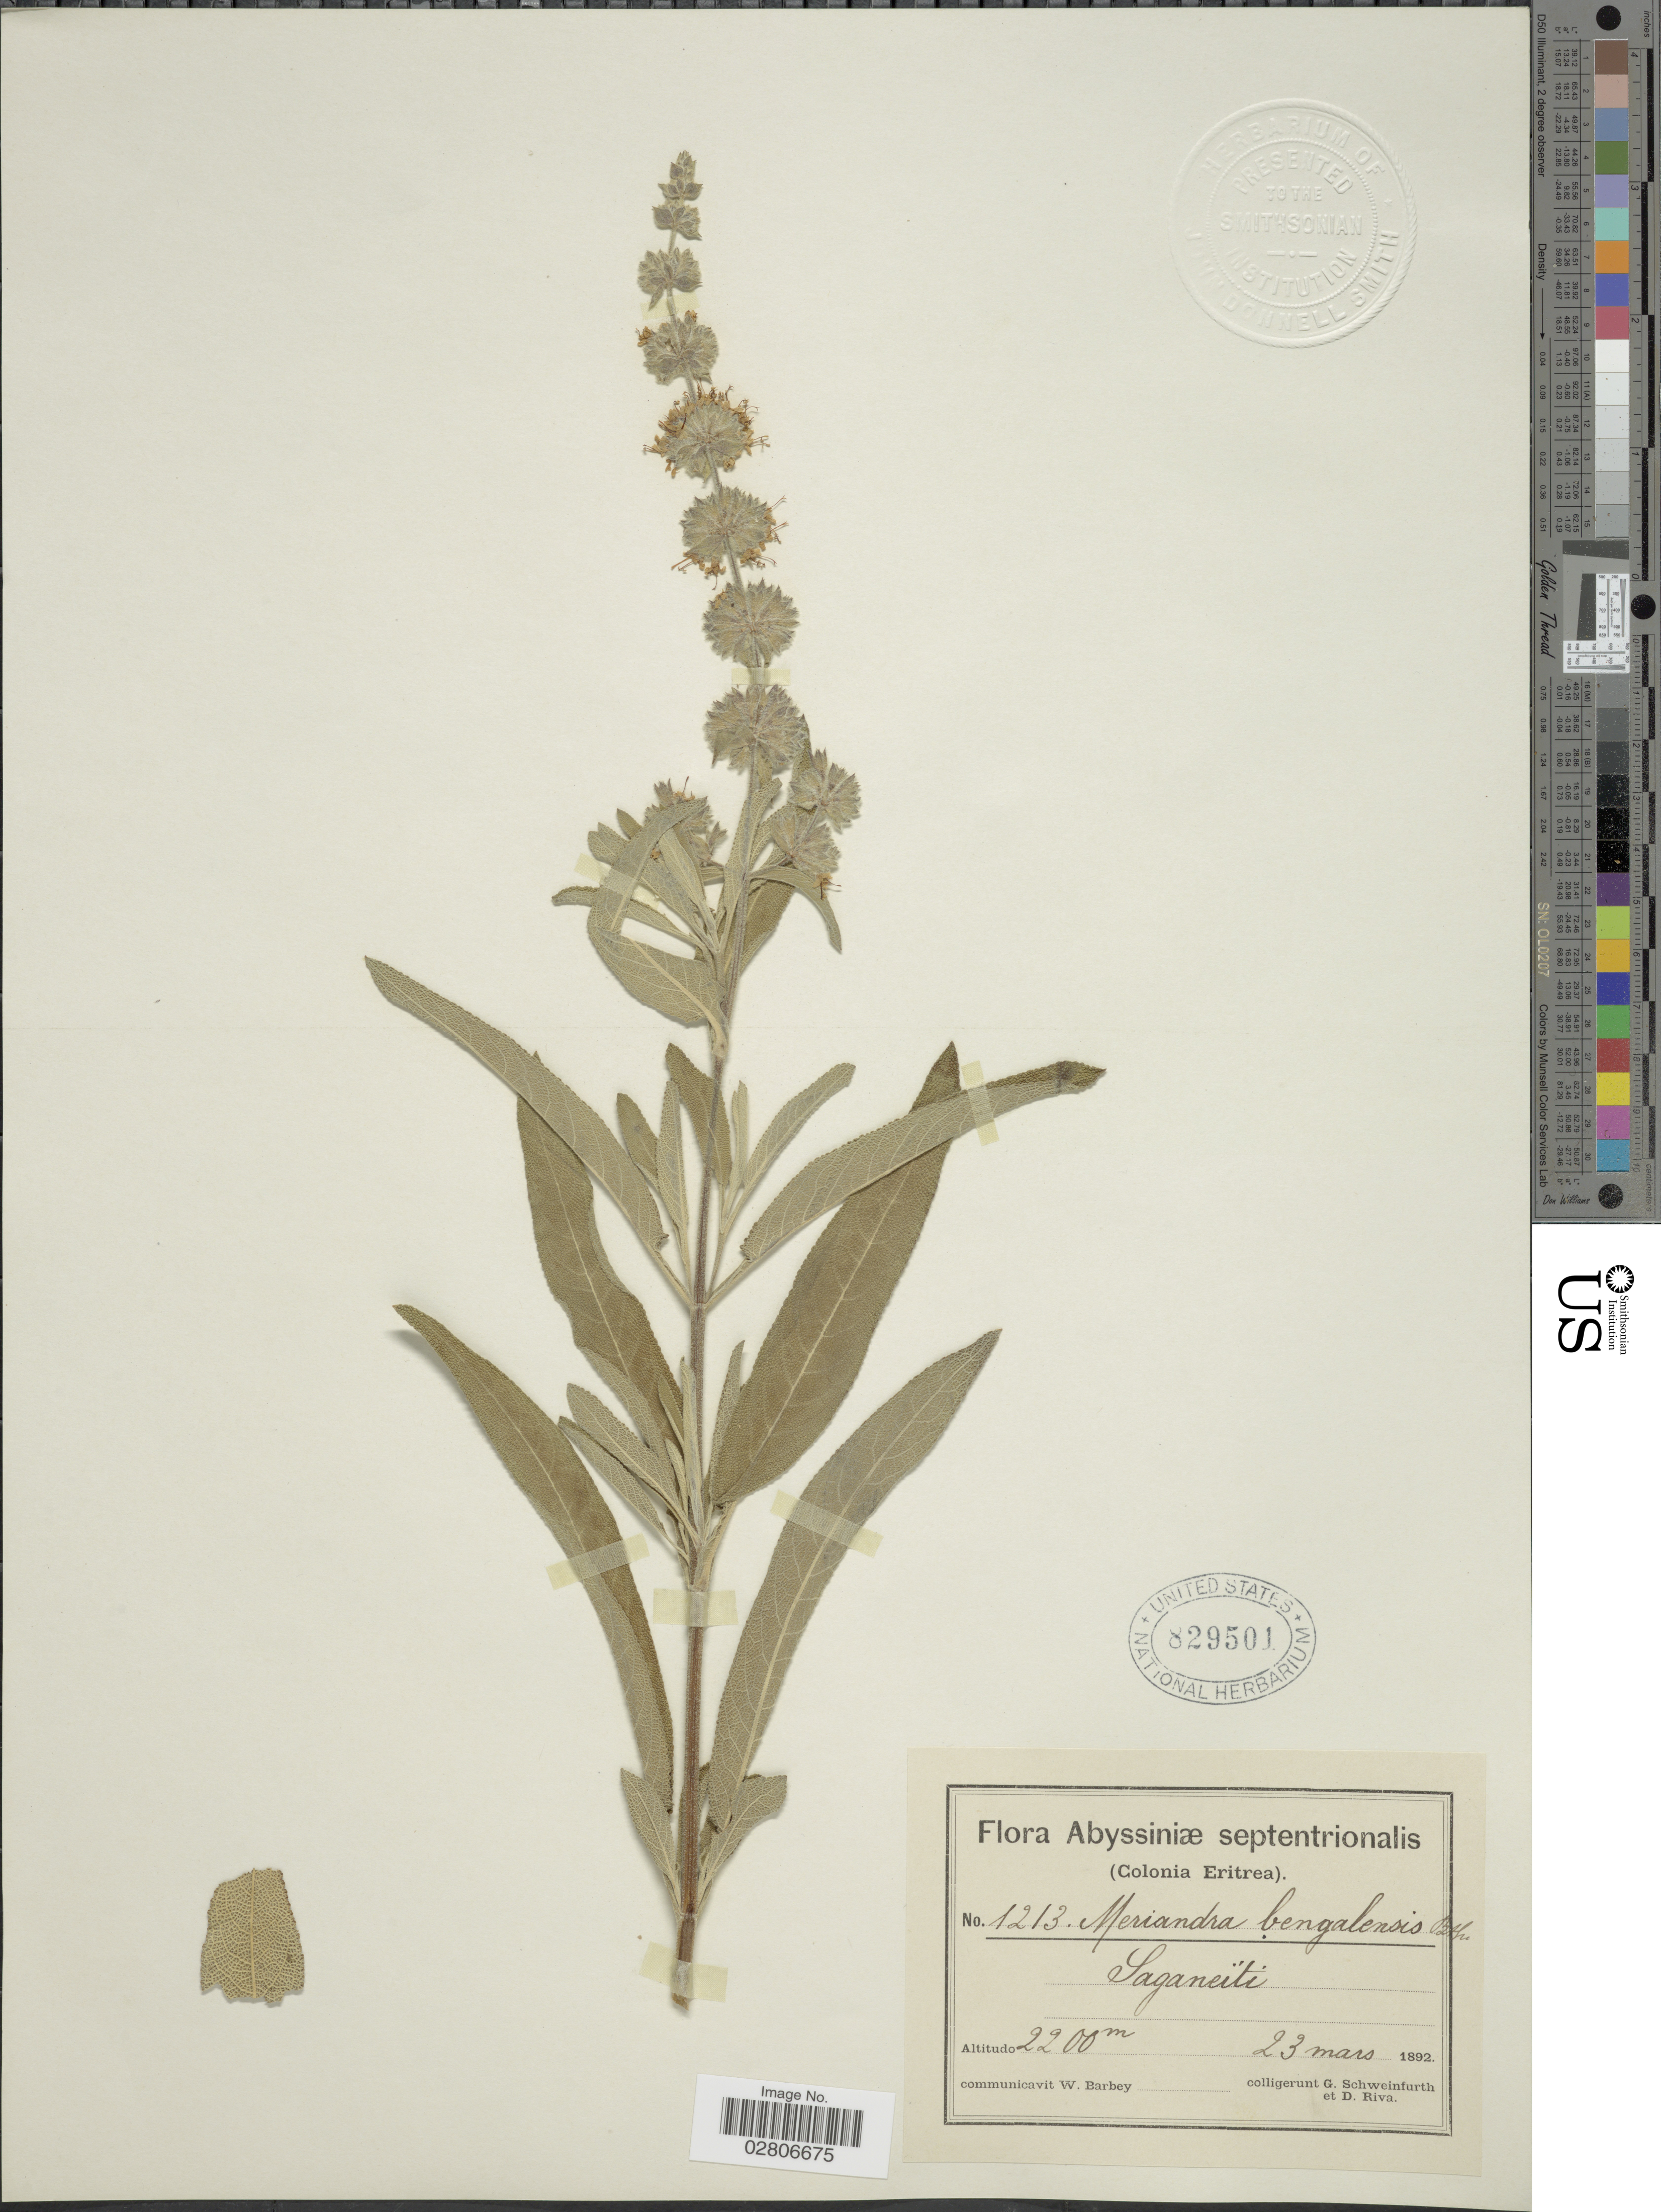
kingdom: Plantae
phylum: Tracheophyta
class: Magnoliopsida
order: Lamiales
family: Lamiaceae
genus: Meriandra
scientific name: Meriandra dianthera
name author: (A. Roth ex Roem. & Schult.) Briq.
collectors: G. A. Schweinfurth (herbarium) & D. Riva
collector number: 1213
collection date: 1892-03-23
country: Eritrea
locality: Abyssiniæ septentrionalis, Saganeïti.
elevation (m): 2200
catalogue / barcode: US 829501